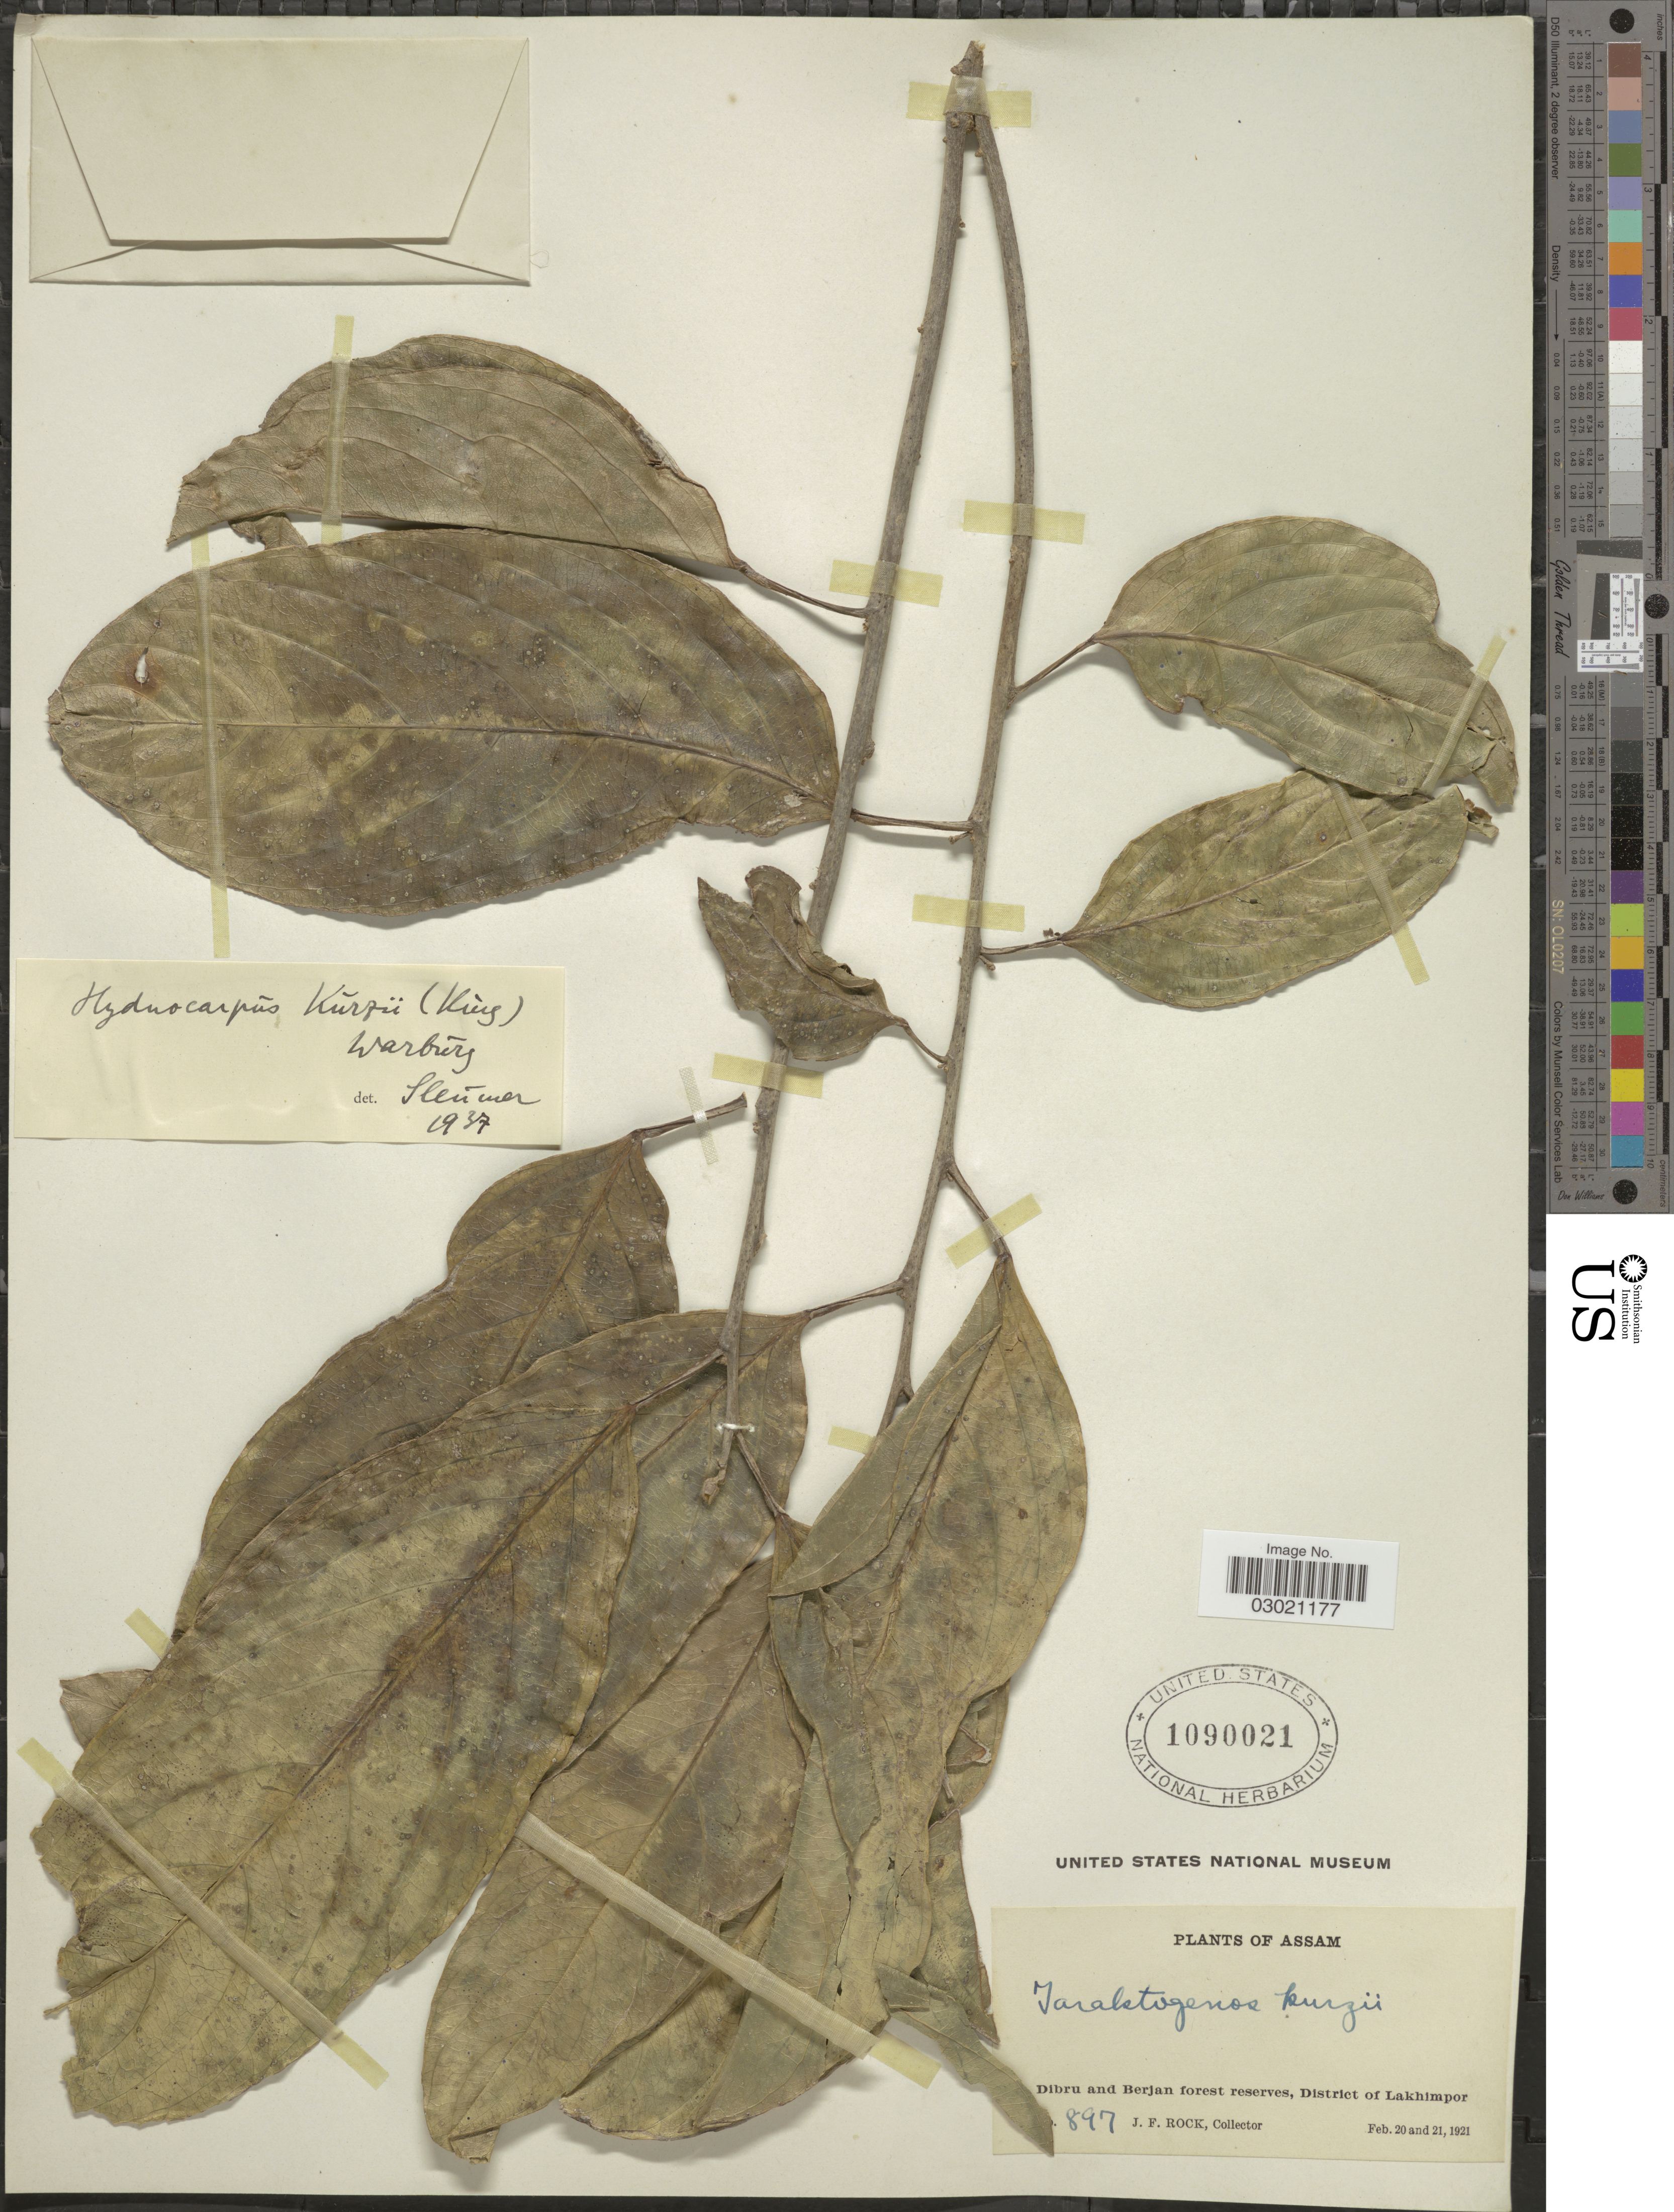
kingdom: Plantae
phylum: Tracheophyta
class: Magnoliopsida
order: Malpighiales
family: Achariaceae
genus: Hydnocarpus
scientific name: Hydnocarpus kurzii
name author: (King) Warb.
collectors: J. Rock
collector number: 897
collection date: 1921-02-20/1921-02-21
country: India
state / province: Assam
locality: Dibru and Berjan forest reserves, District of Lakhimpor.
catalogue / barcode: US 1090021